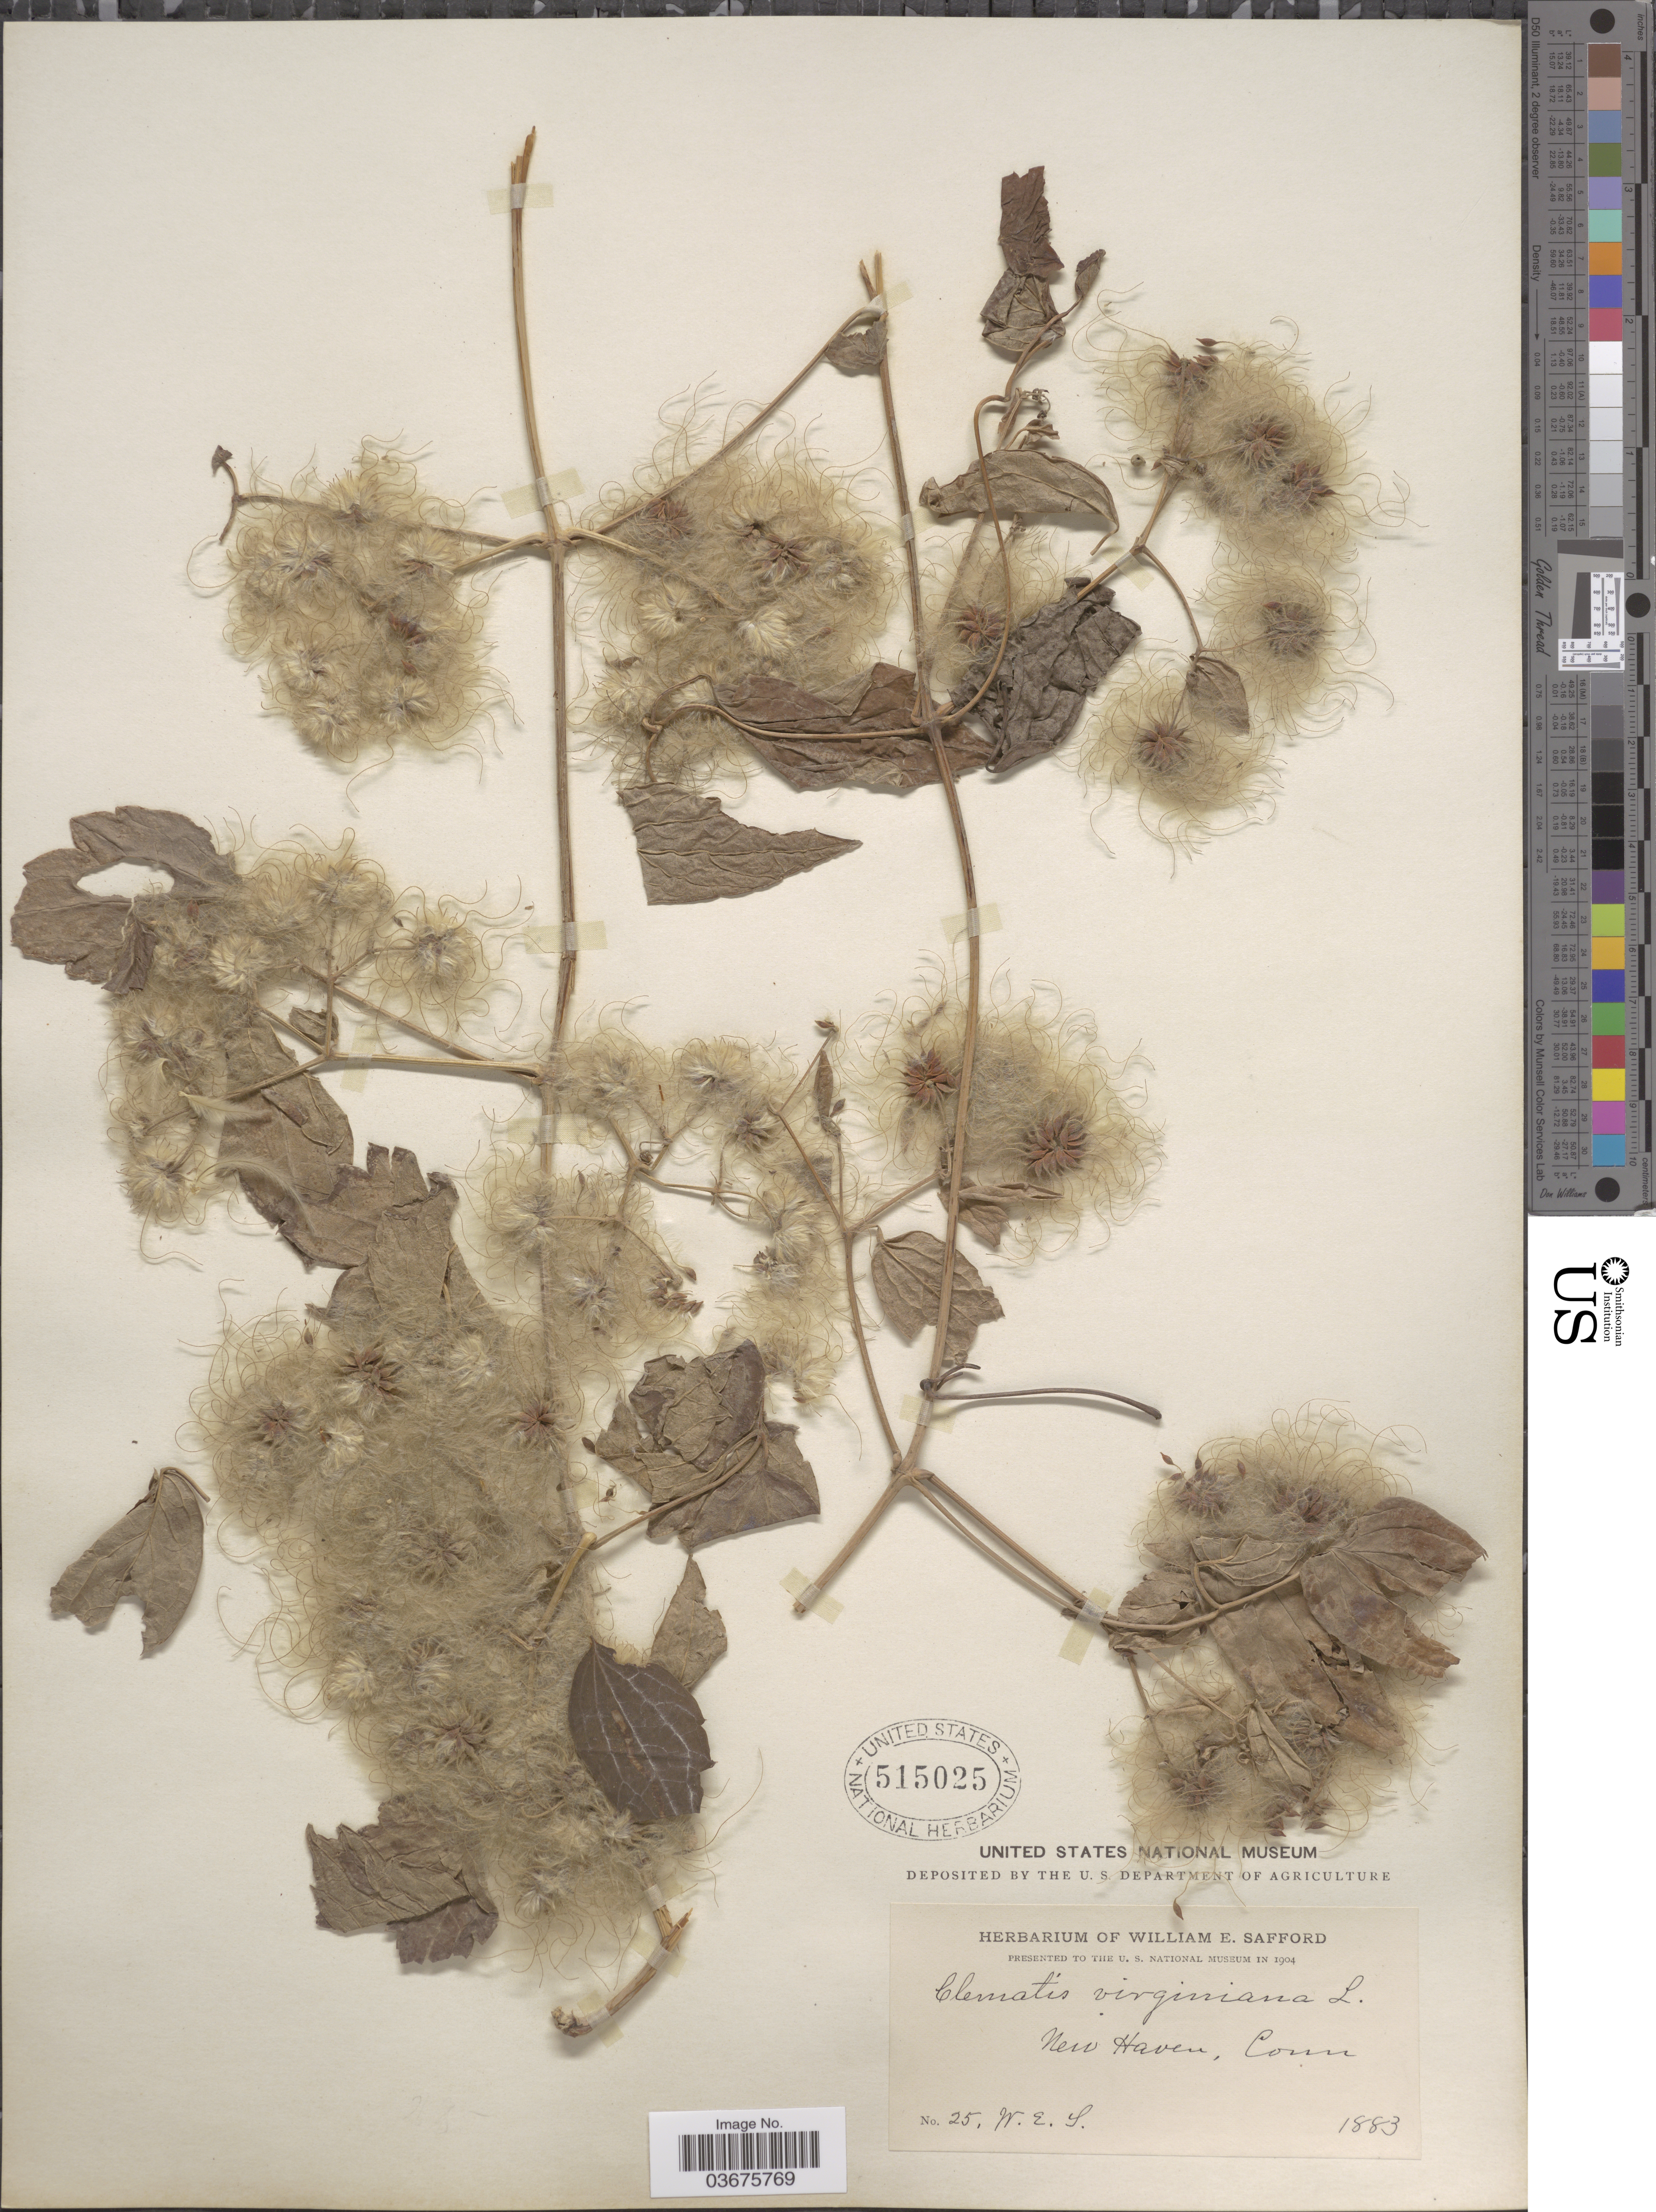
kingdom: Plantae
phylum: Tracheophyta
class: Magnoliopsida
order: Ranunculales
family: Ranunculaceae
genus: Clematis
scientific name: Clematis virginiana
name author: L.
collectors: W. E. Safford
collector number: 25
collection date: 1883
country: United States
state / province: Connecticut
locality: New Haven.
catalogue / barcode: US 515025